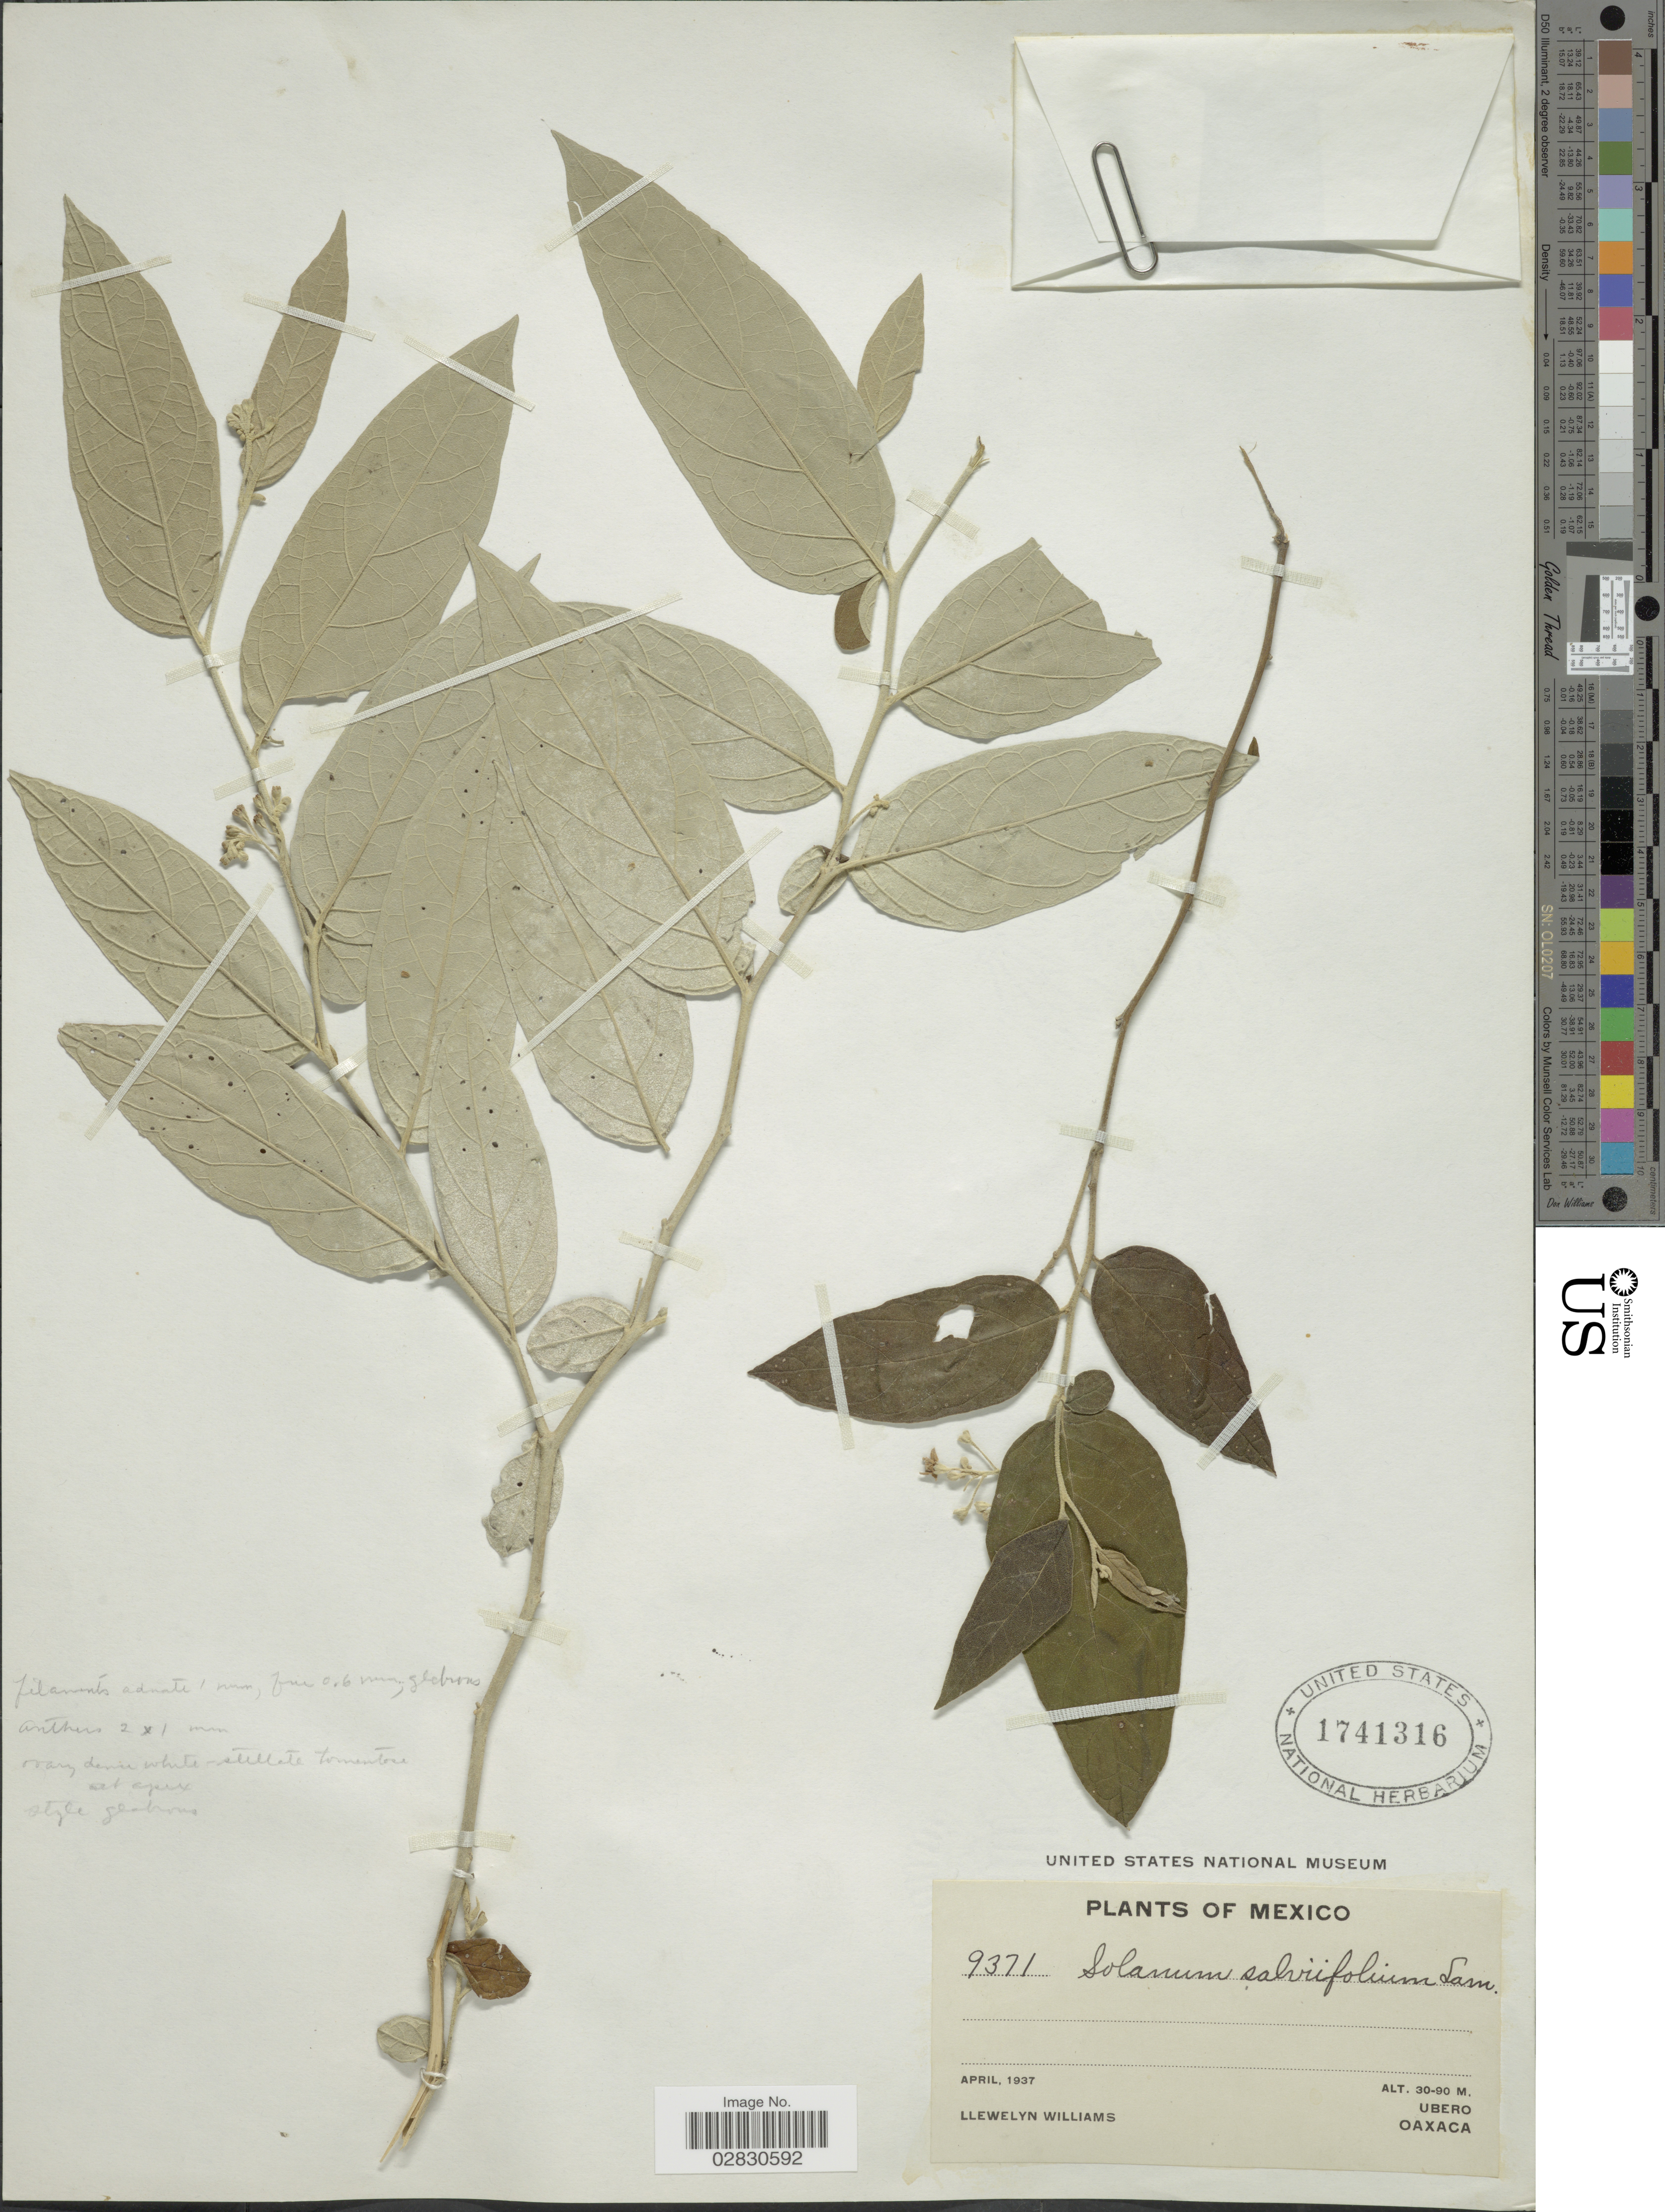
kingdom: Plantae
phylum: Tracheophyta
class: Magnoliopsida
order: Solanales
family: Solanaceae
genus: Solanum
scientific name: Solanum schlechtendalianum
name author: Walp.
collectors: Ll. Williams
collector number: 9371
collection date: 1937-04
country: Mexico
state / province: Oaxaca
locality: Ubero.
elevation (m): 30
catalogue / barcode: US 1741316